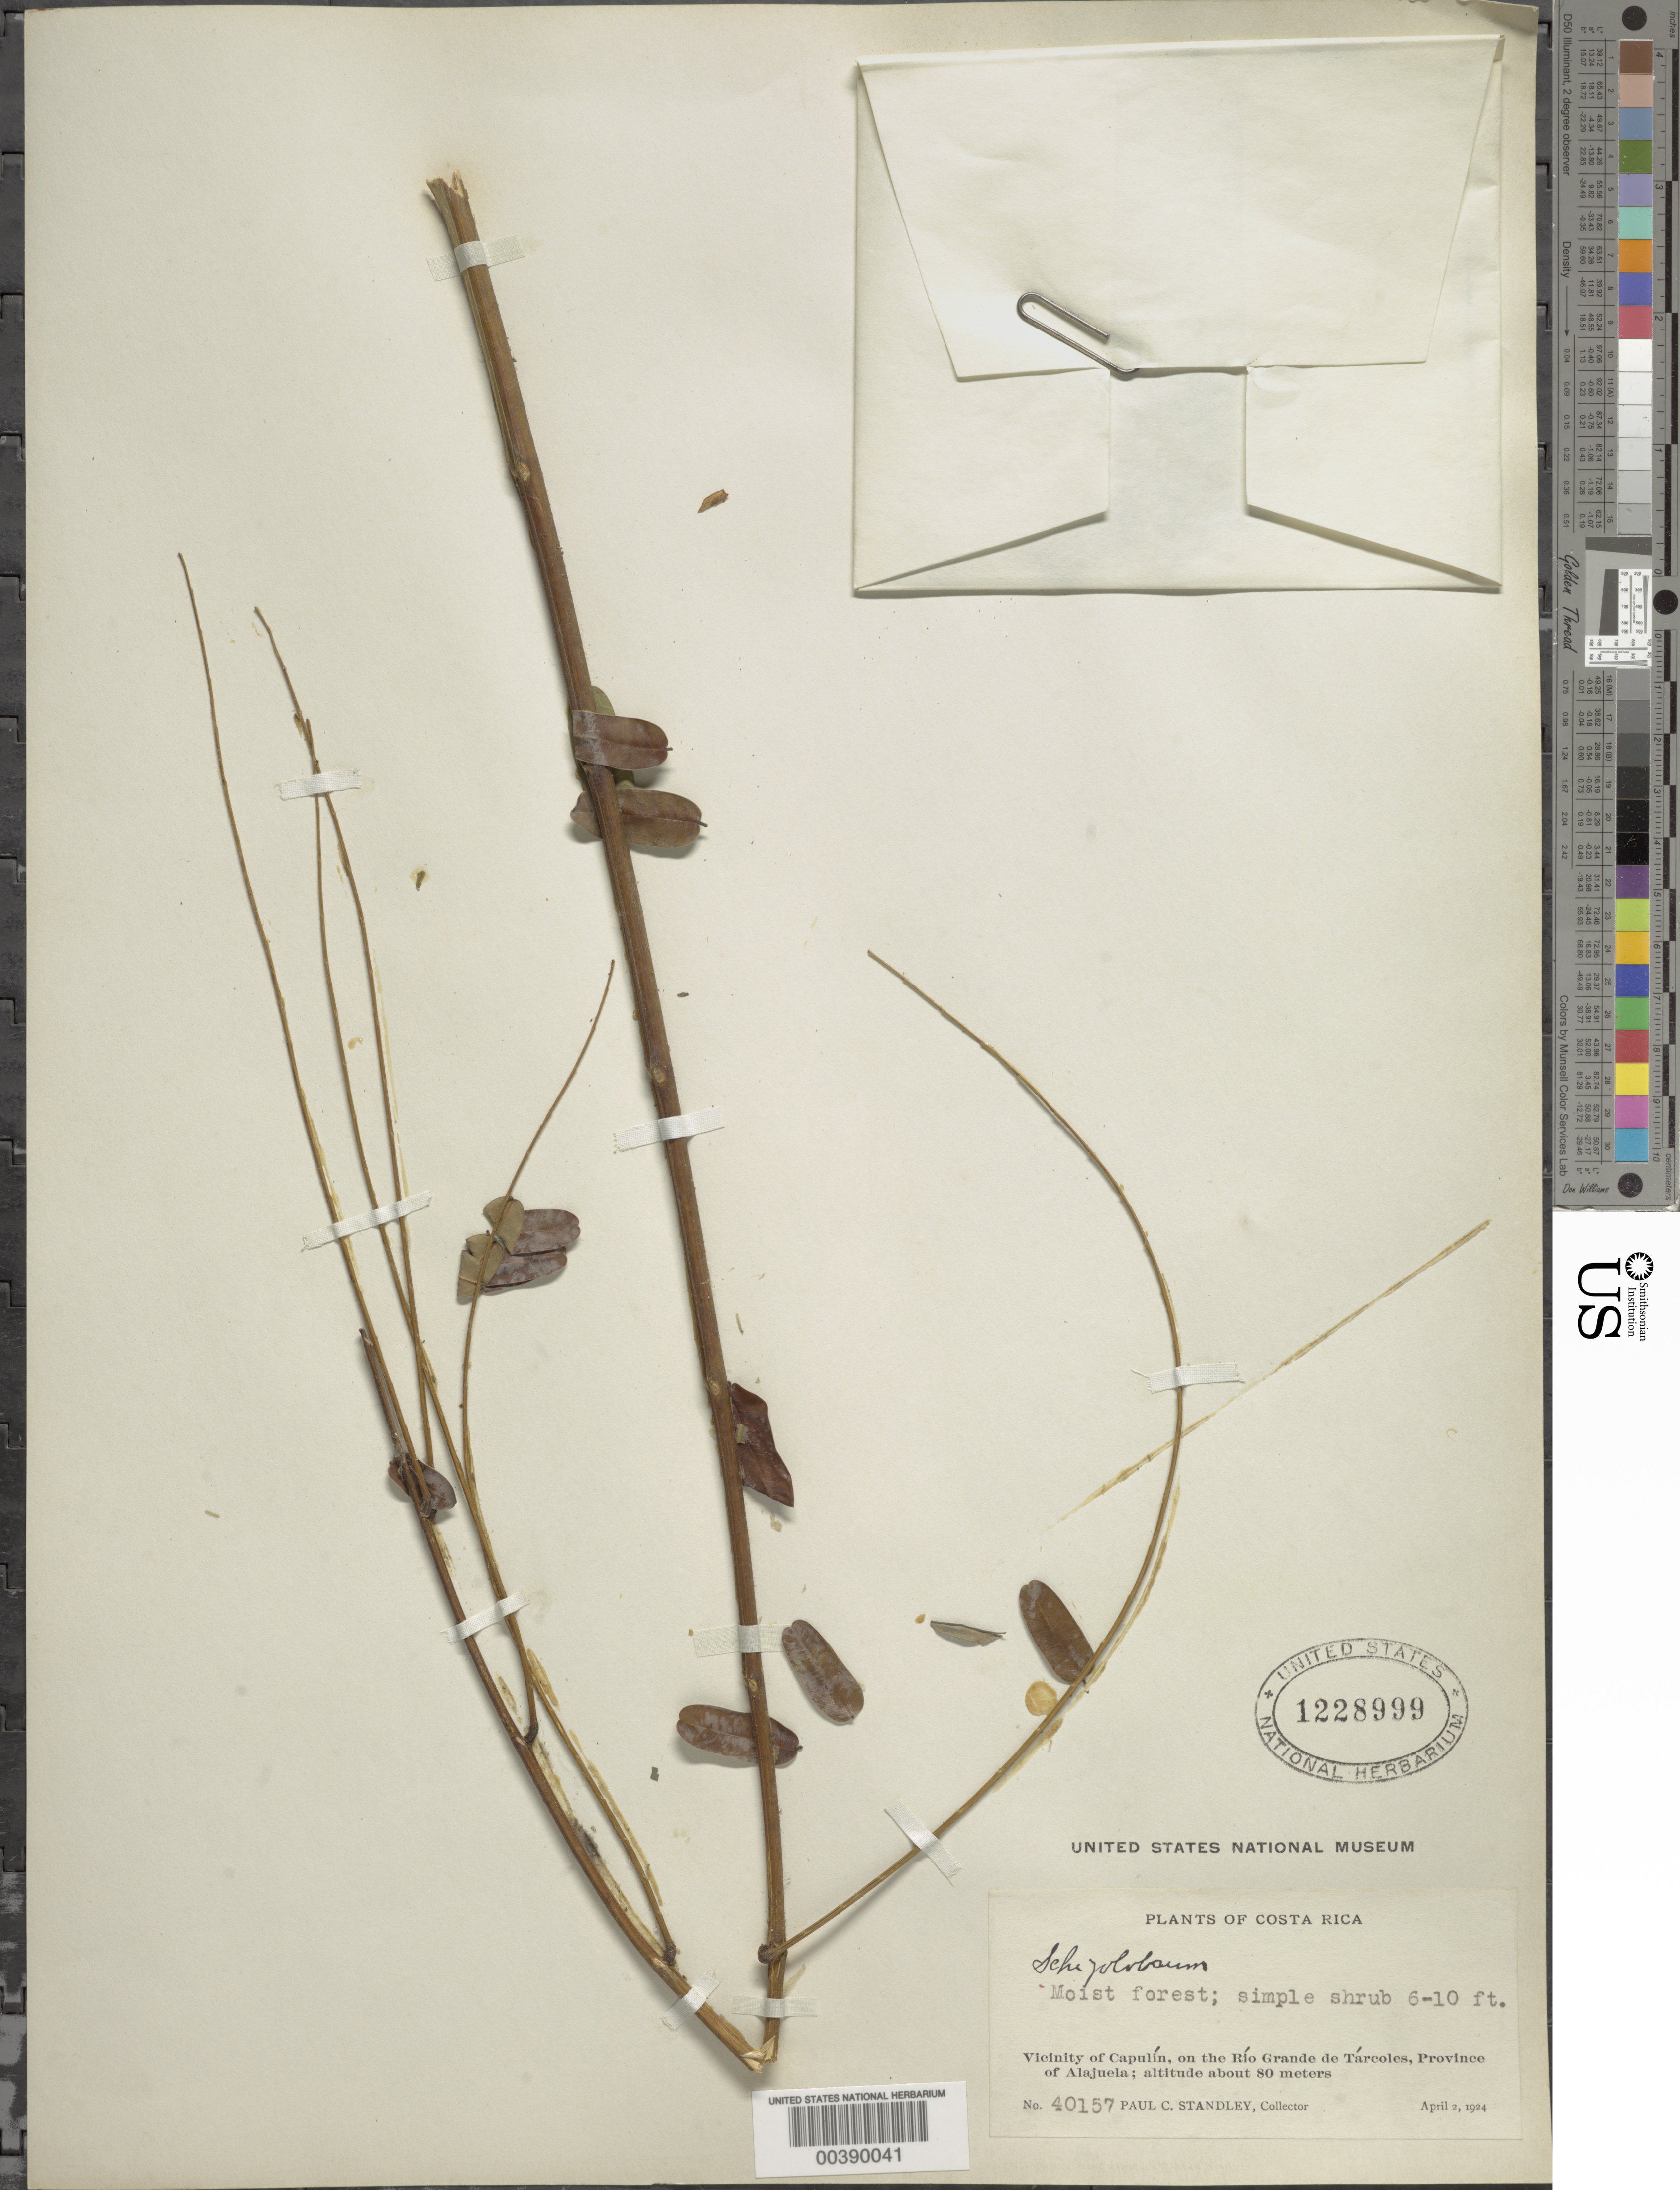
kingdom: Plantae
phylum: Tracheophyta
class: Magnoliopsida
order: Fabales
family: Fabaceae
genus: Schizolobium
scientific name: Schizolobium parahyba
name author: (Vell.) S.F. Blake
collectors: P. C. Standley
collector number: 40157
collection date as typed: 02 Apr 1924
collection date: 1924-04-02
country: Costa Rica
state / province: Alajuela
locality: Vicinity of Capulín, on the Río Grande de Tárcoles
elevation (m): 80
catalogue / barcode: US 1228999